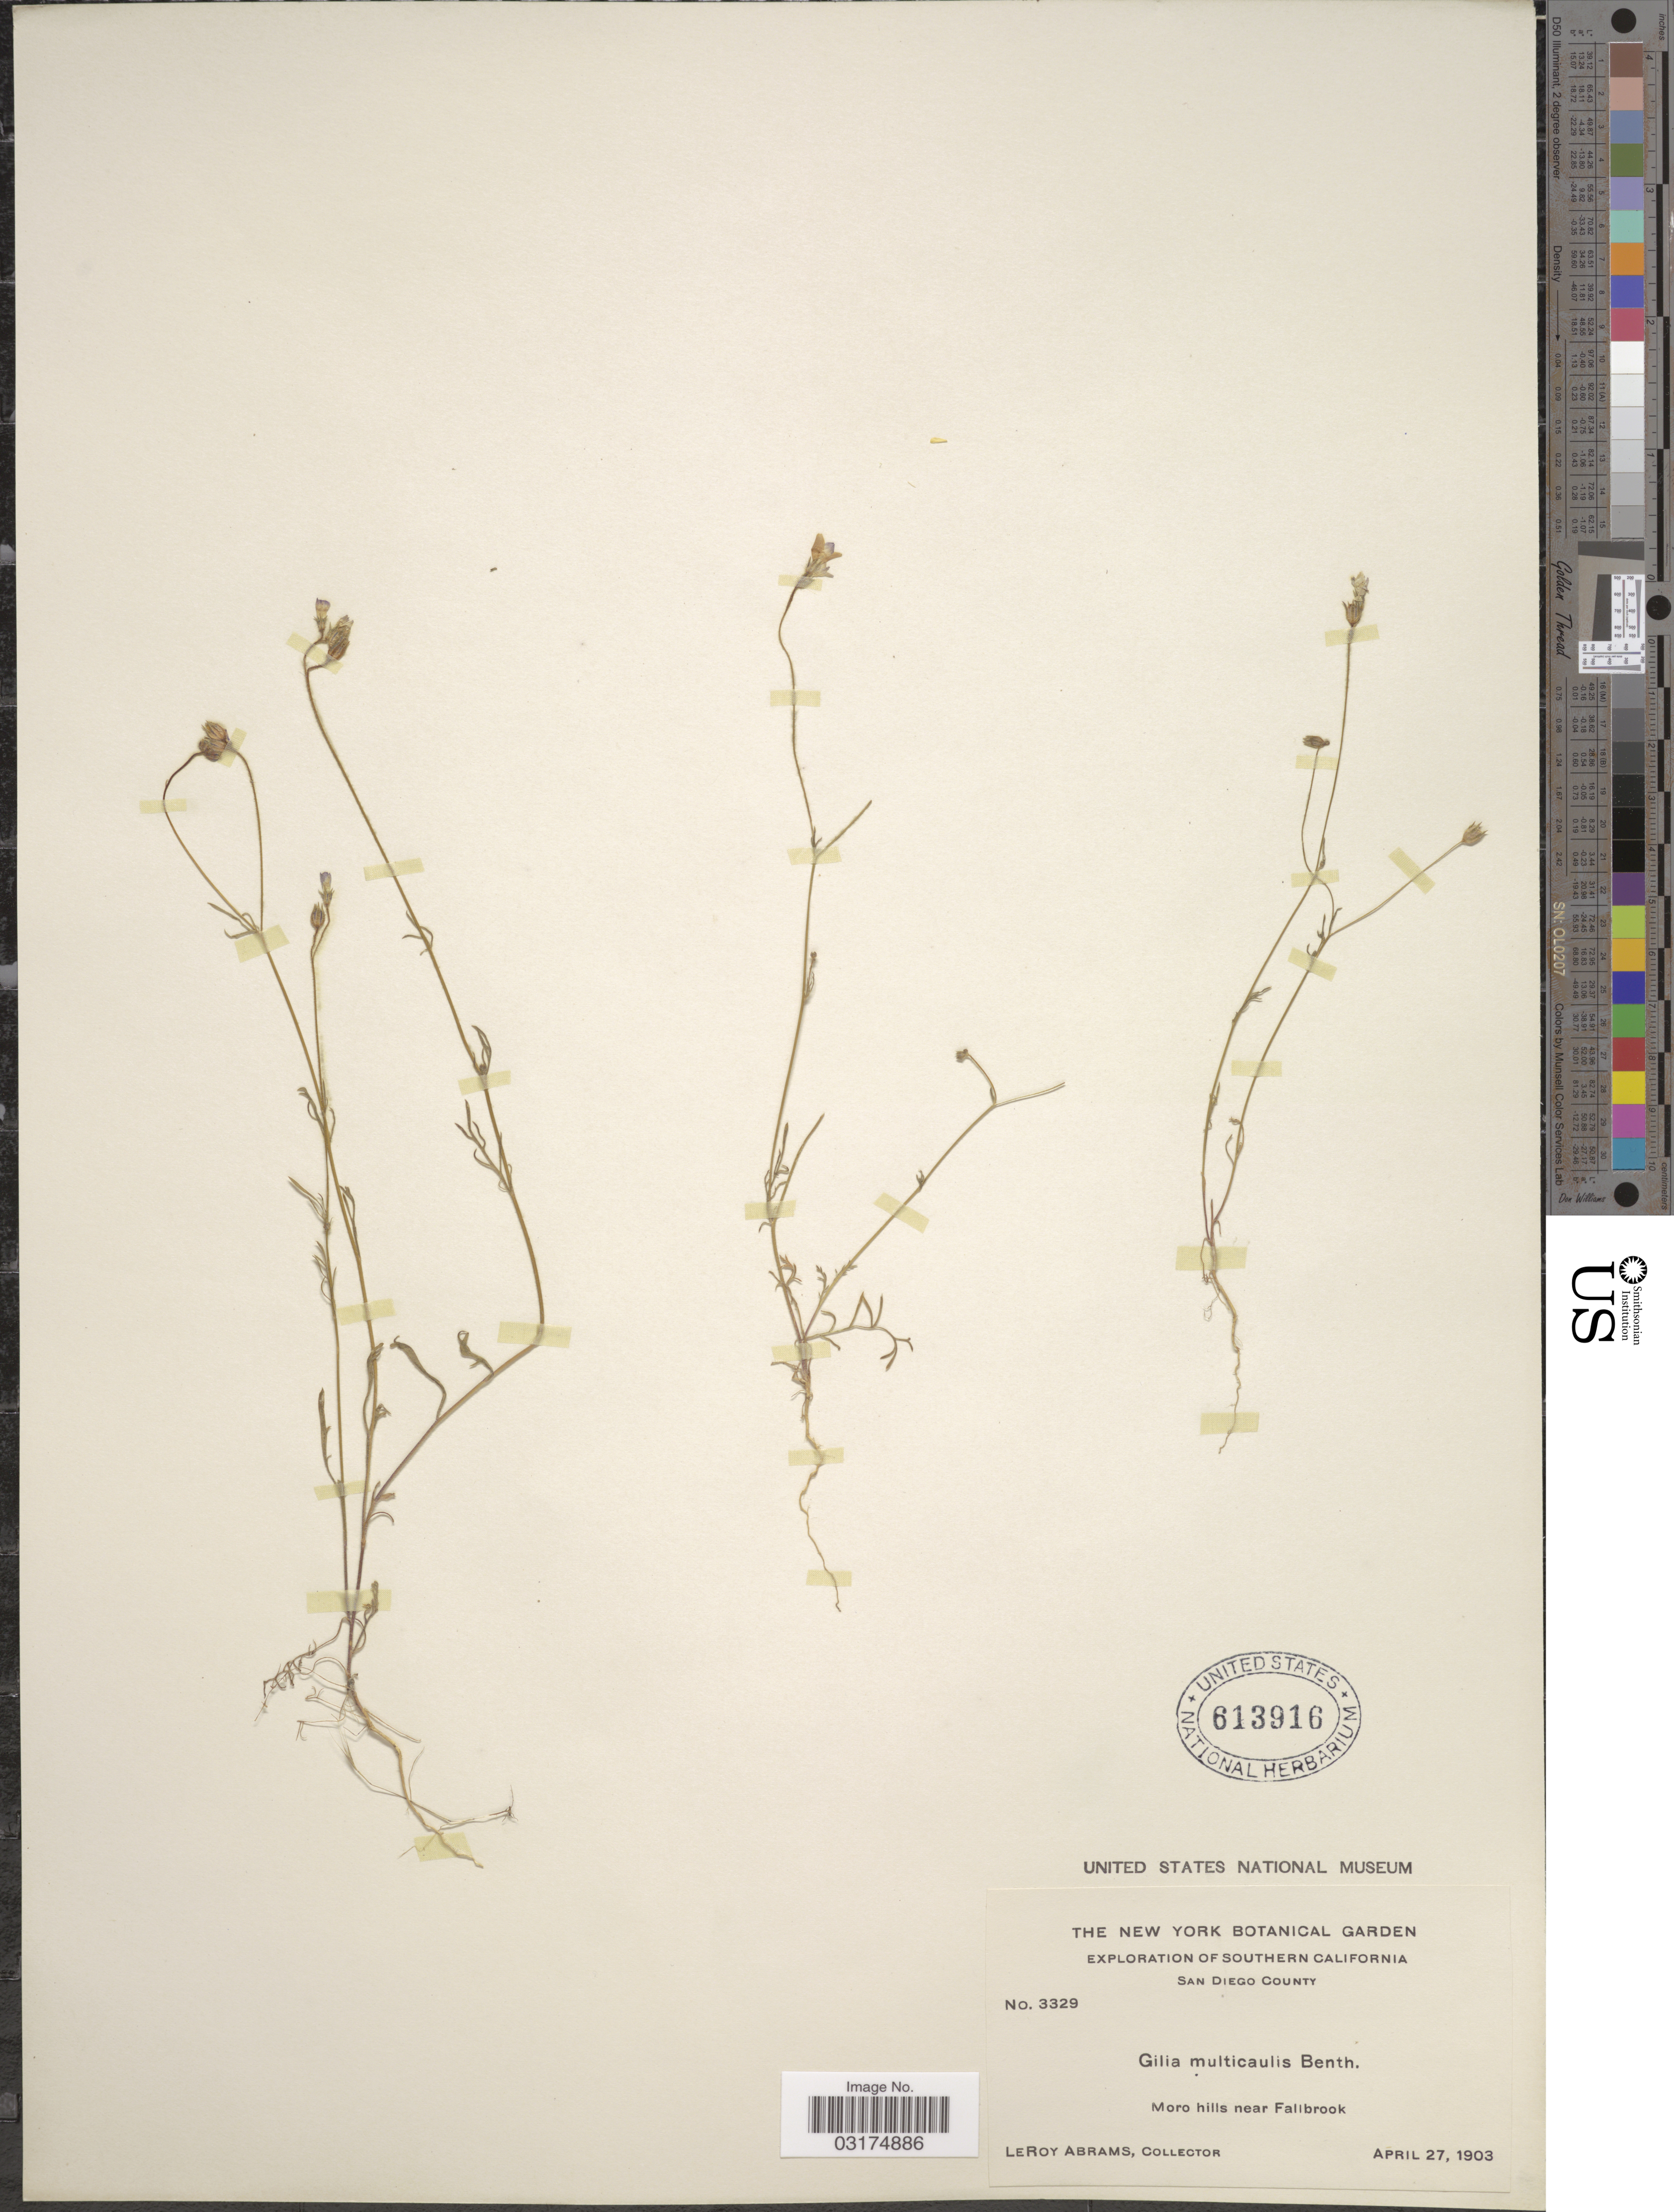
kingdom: Plantae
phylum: Tracheophyta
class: Magnoliopsida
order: Ericales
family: Polemoniaceae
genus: Gilia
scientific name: Gilia angelensis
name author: V.E. Grant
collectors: L. Abrams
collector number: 3329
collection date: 1903-04-27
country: United States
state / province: California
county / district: San Diego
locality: Southern California. San Diego County. Moro hills near Fallbrook.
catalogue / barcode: US 613916